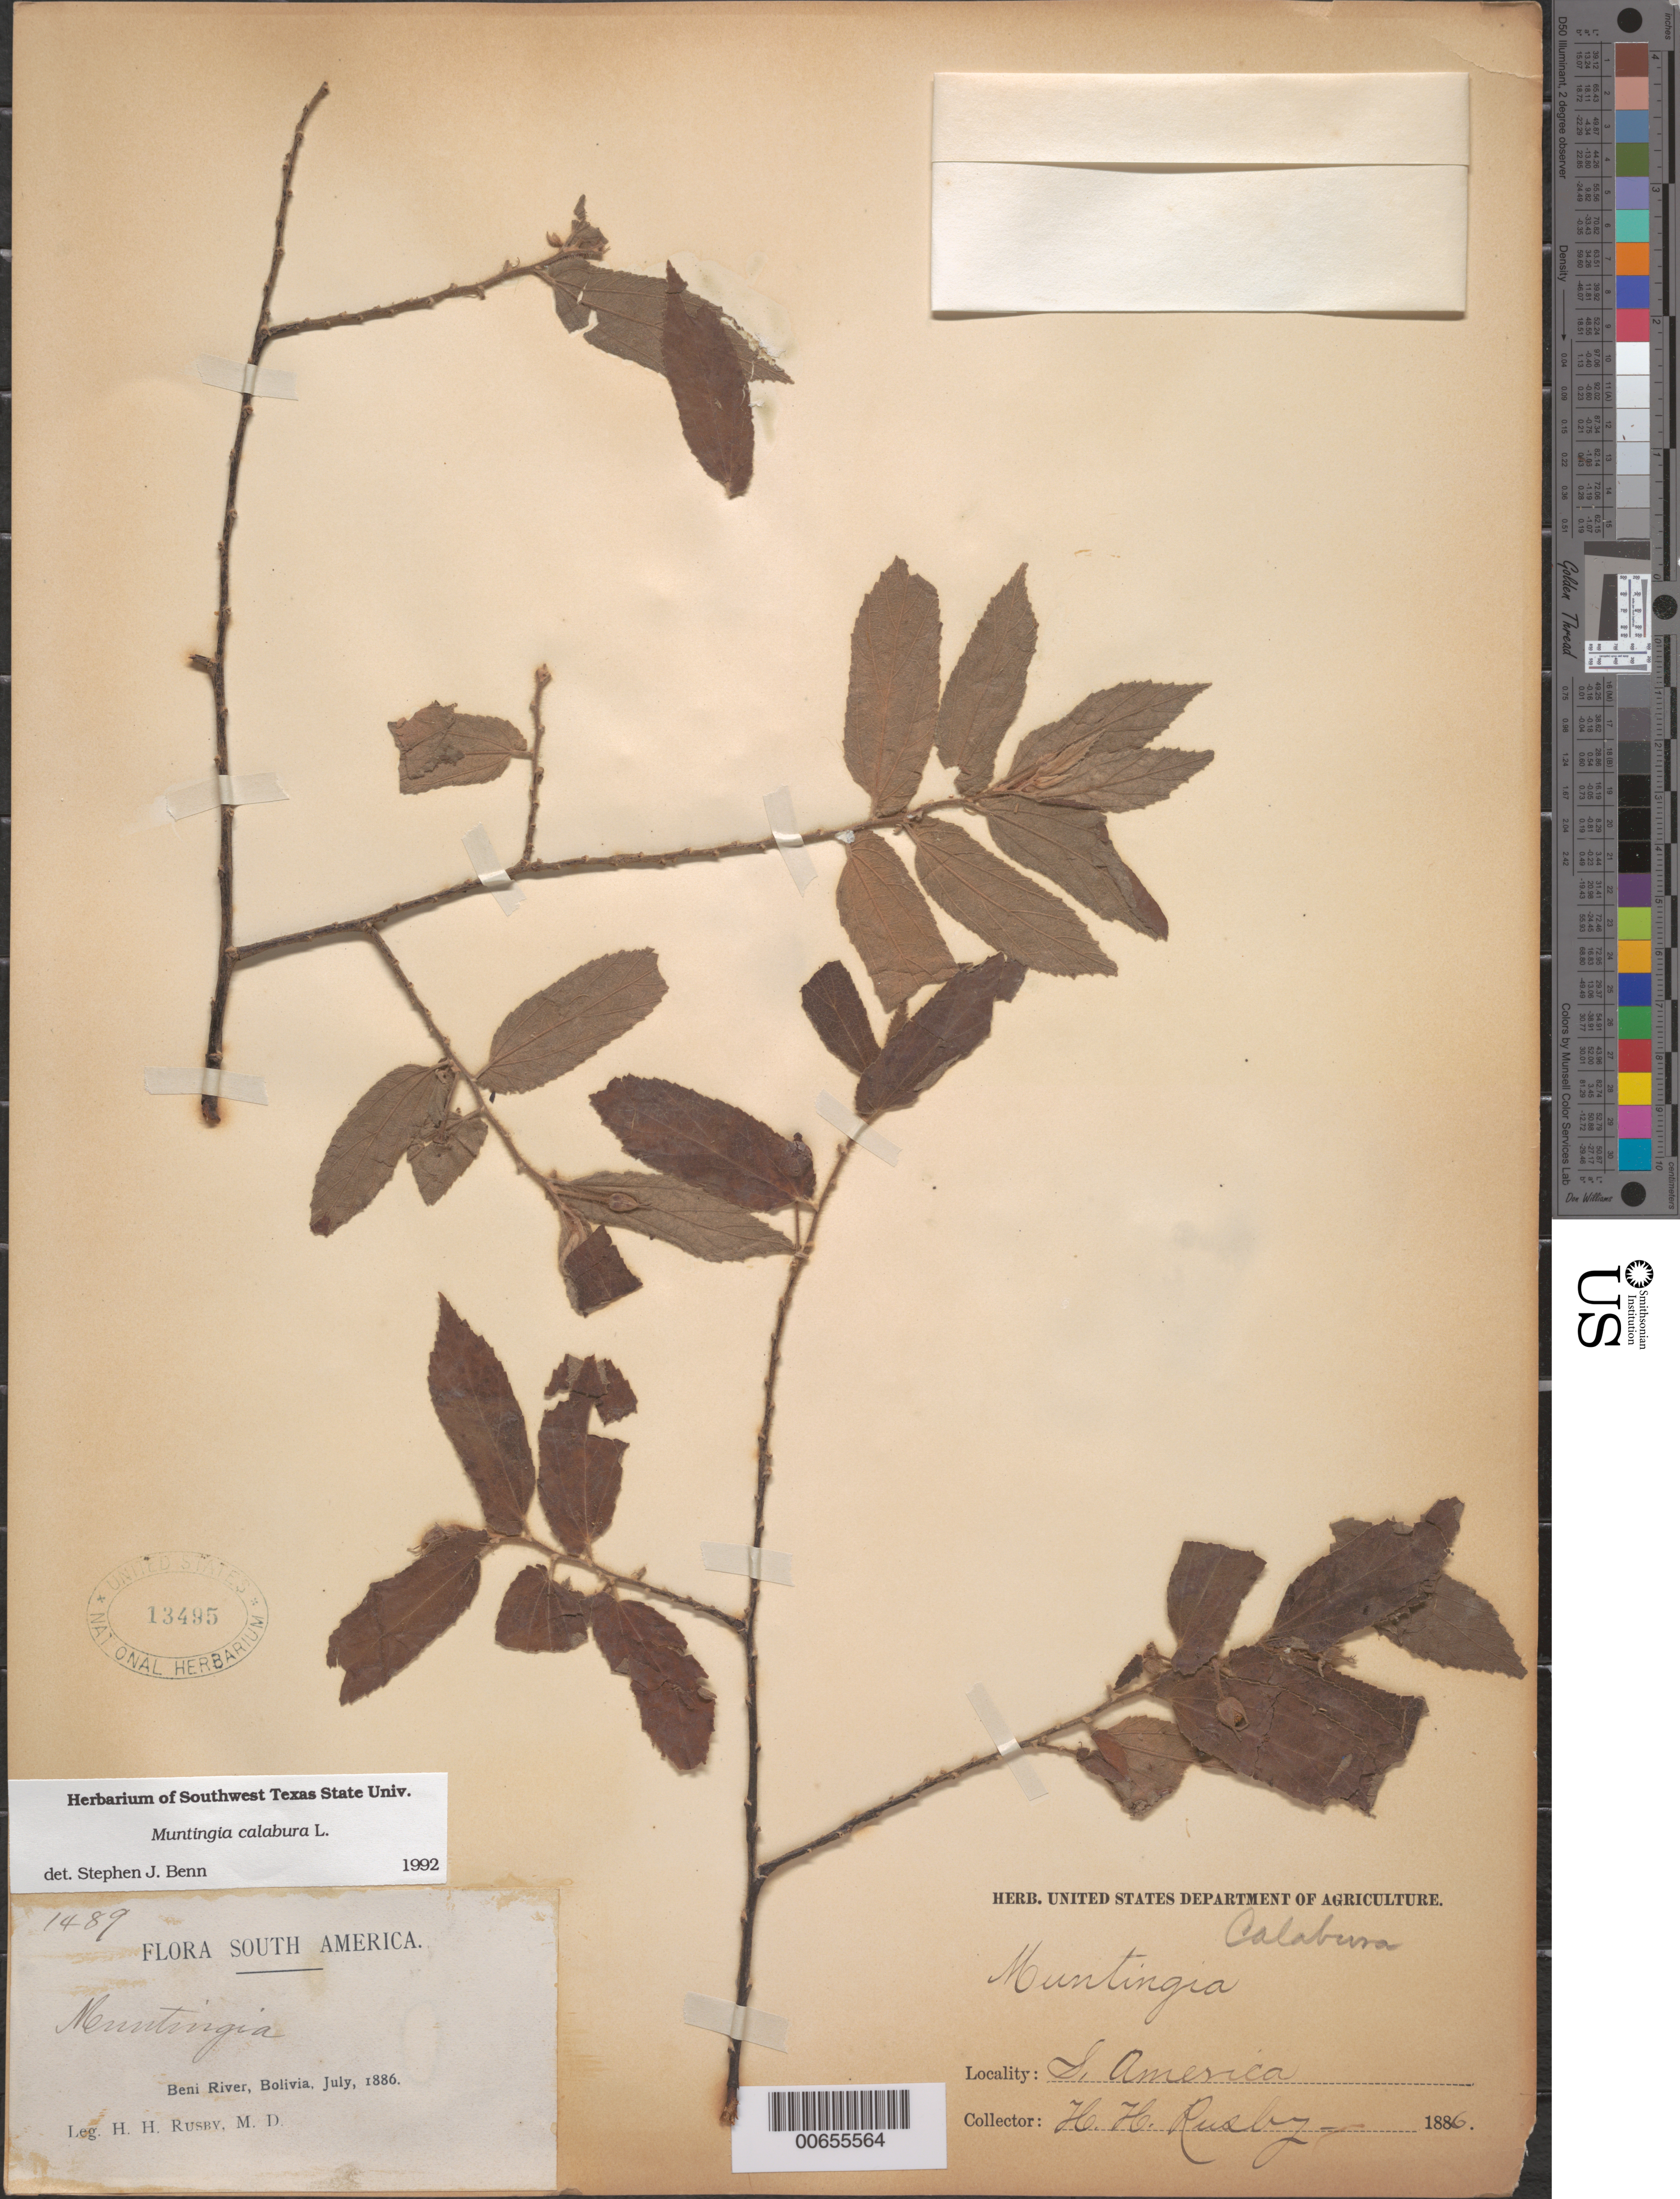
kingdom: Plantae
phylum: Tracheophyta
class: Magnoliopsida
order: Malvales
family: Muntingiaceae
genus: Muntingia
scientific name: Muntingia calabura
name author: L.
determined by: Benn, S. J.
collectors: H. H. Rusby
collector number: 1489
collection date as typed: July 1886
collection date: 1886-07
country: Bolivia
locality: Beni River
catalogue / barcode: US 13495